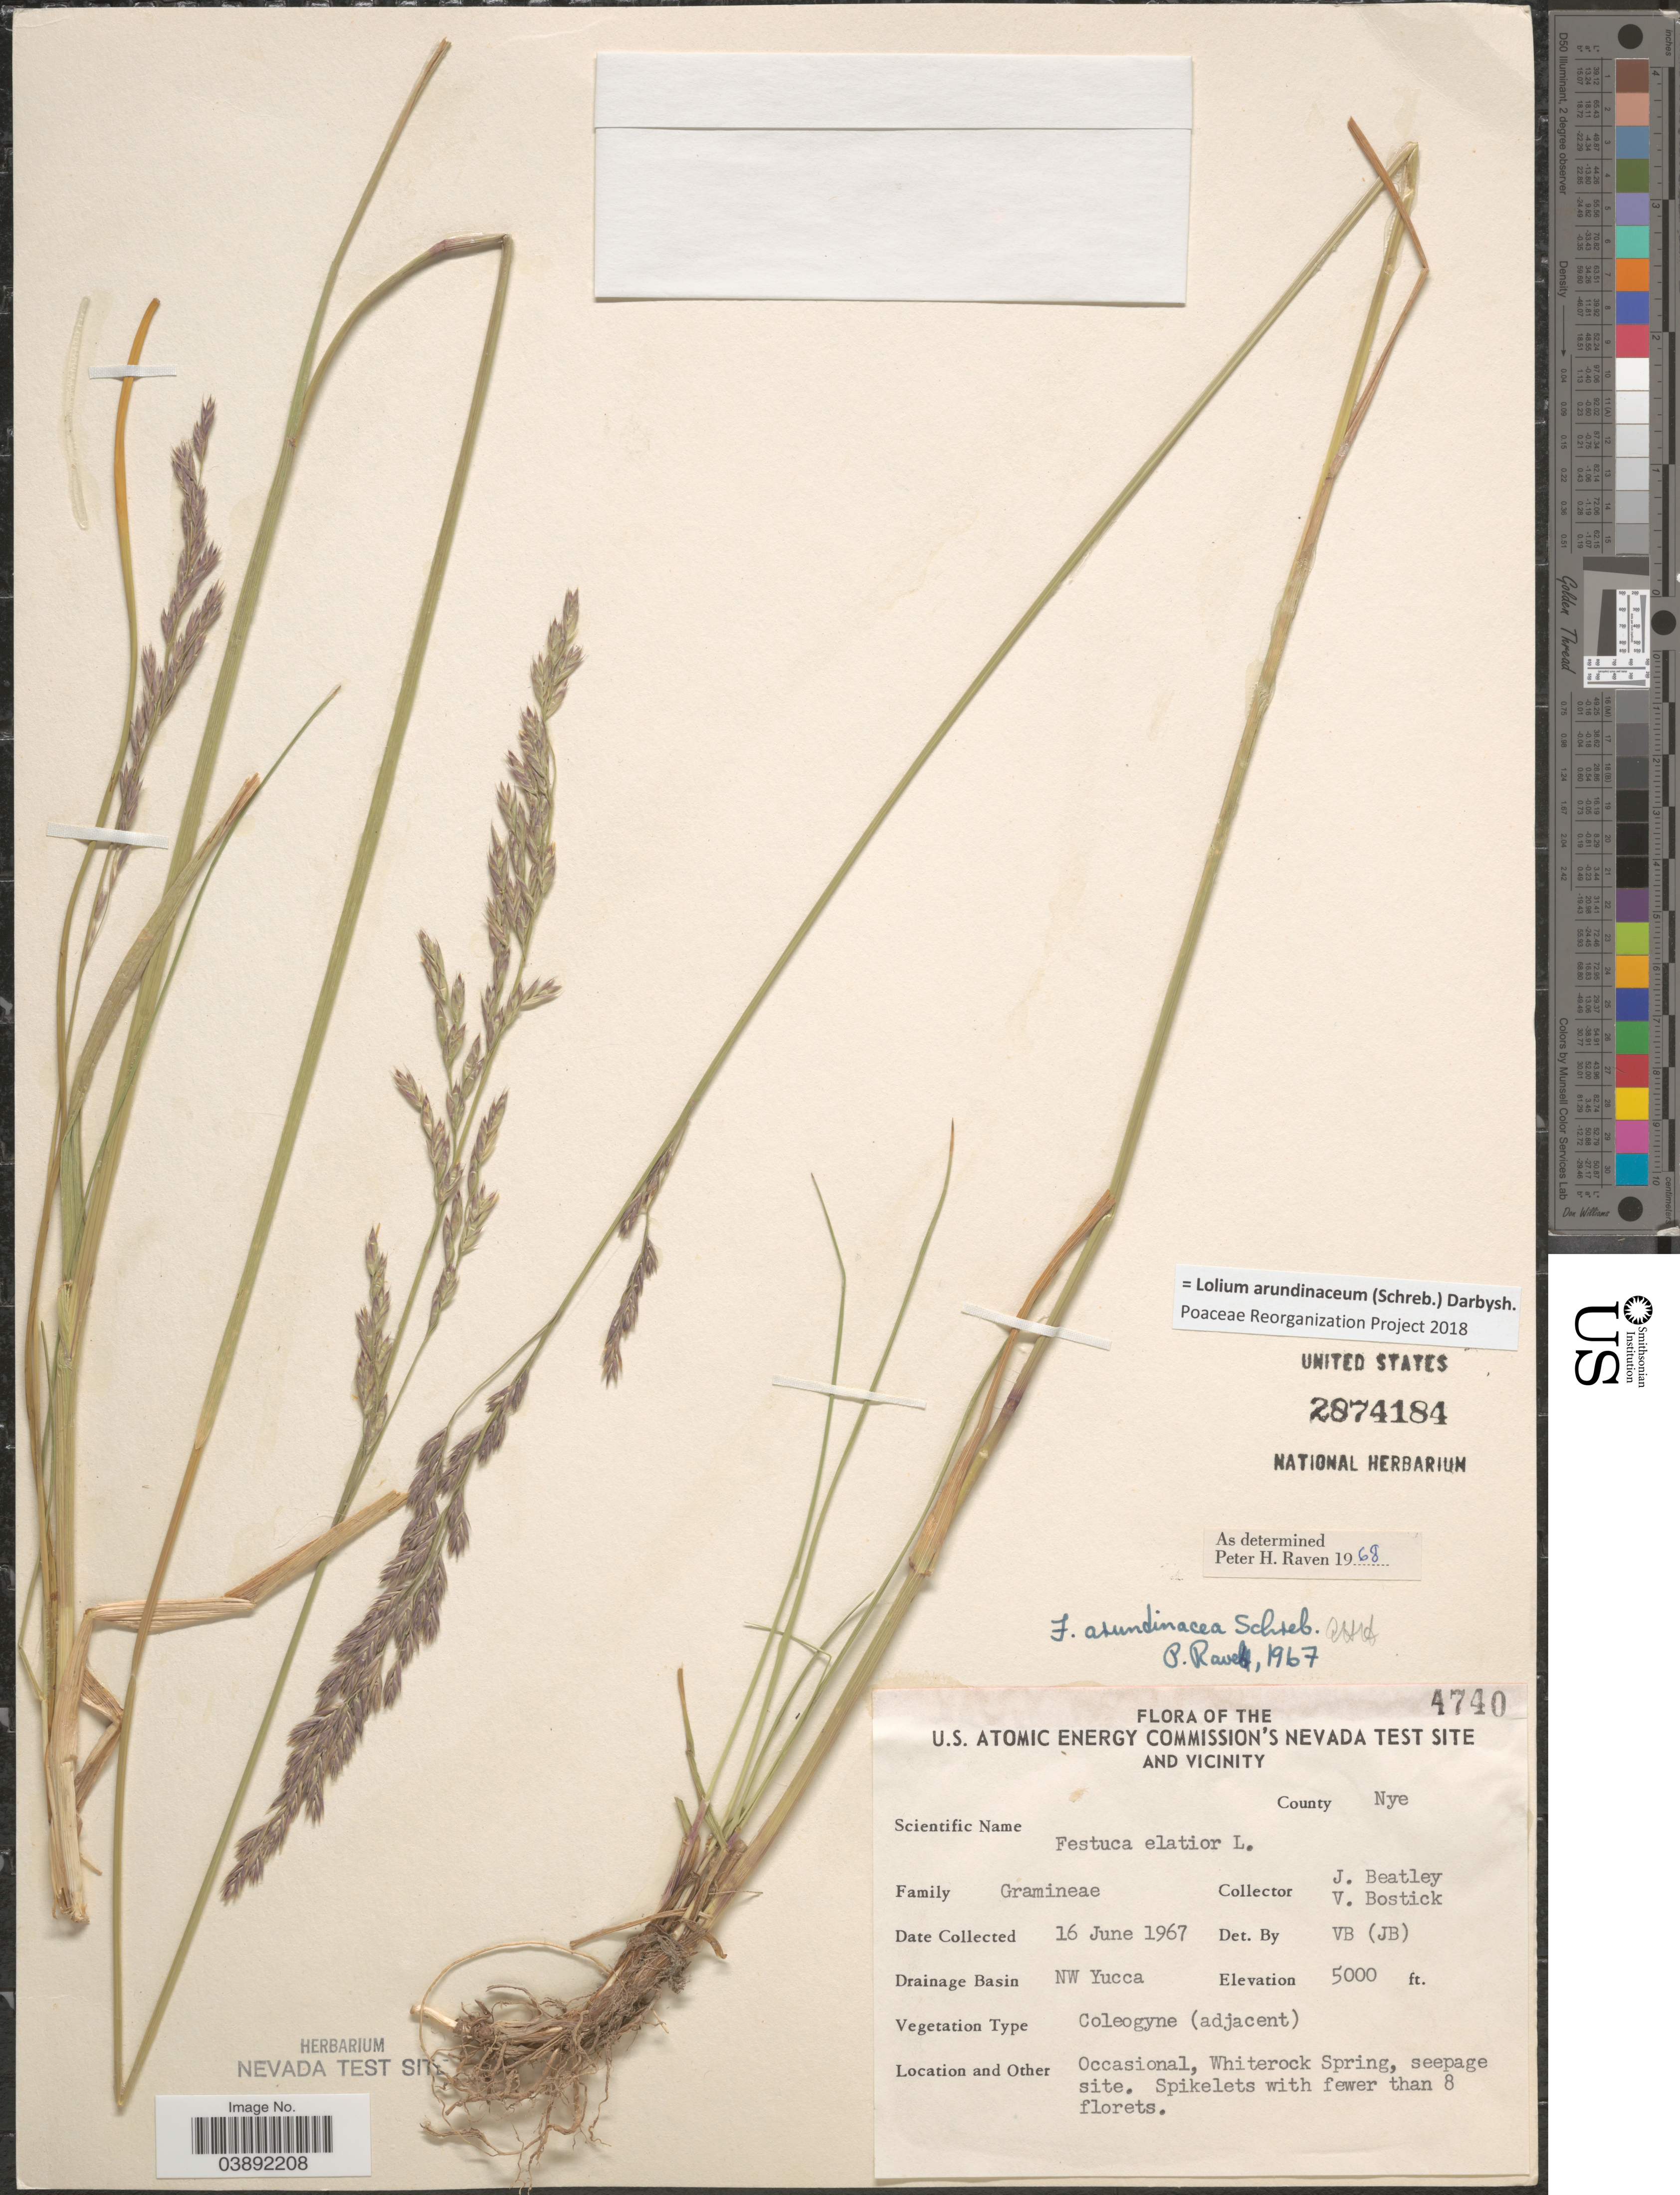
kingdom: Plantae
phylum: Tracheophyta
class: Liliopsida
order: Poales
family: Poaceae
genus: Lolium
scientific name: Lolium arundinaceum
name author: (Schreb.) Darbysh.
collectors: J. C. Beatley & V. Bostick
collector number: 4740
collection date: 1967-06-16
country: United States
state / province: Nevada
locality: U.S. Atomic Energy Commission's Nevada Test Site and Vicinity. County Nye. Drainage Basin NW Yucca. Whiterock Spring, seepage site.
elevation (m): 1524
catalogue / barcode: US 2874184